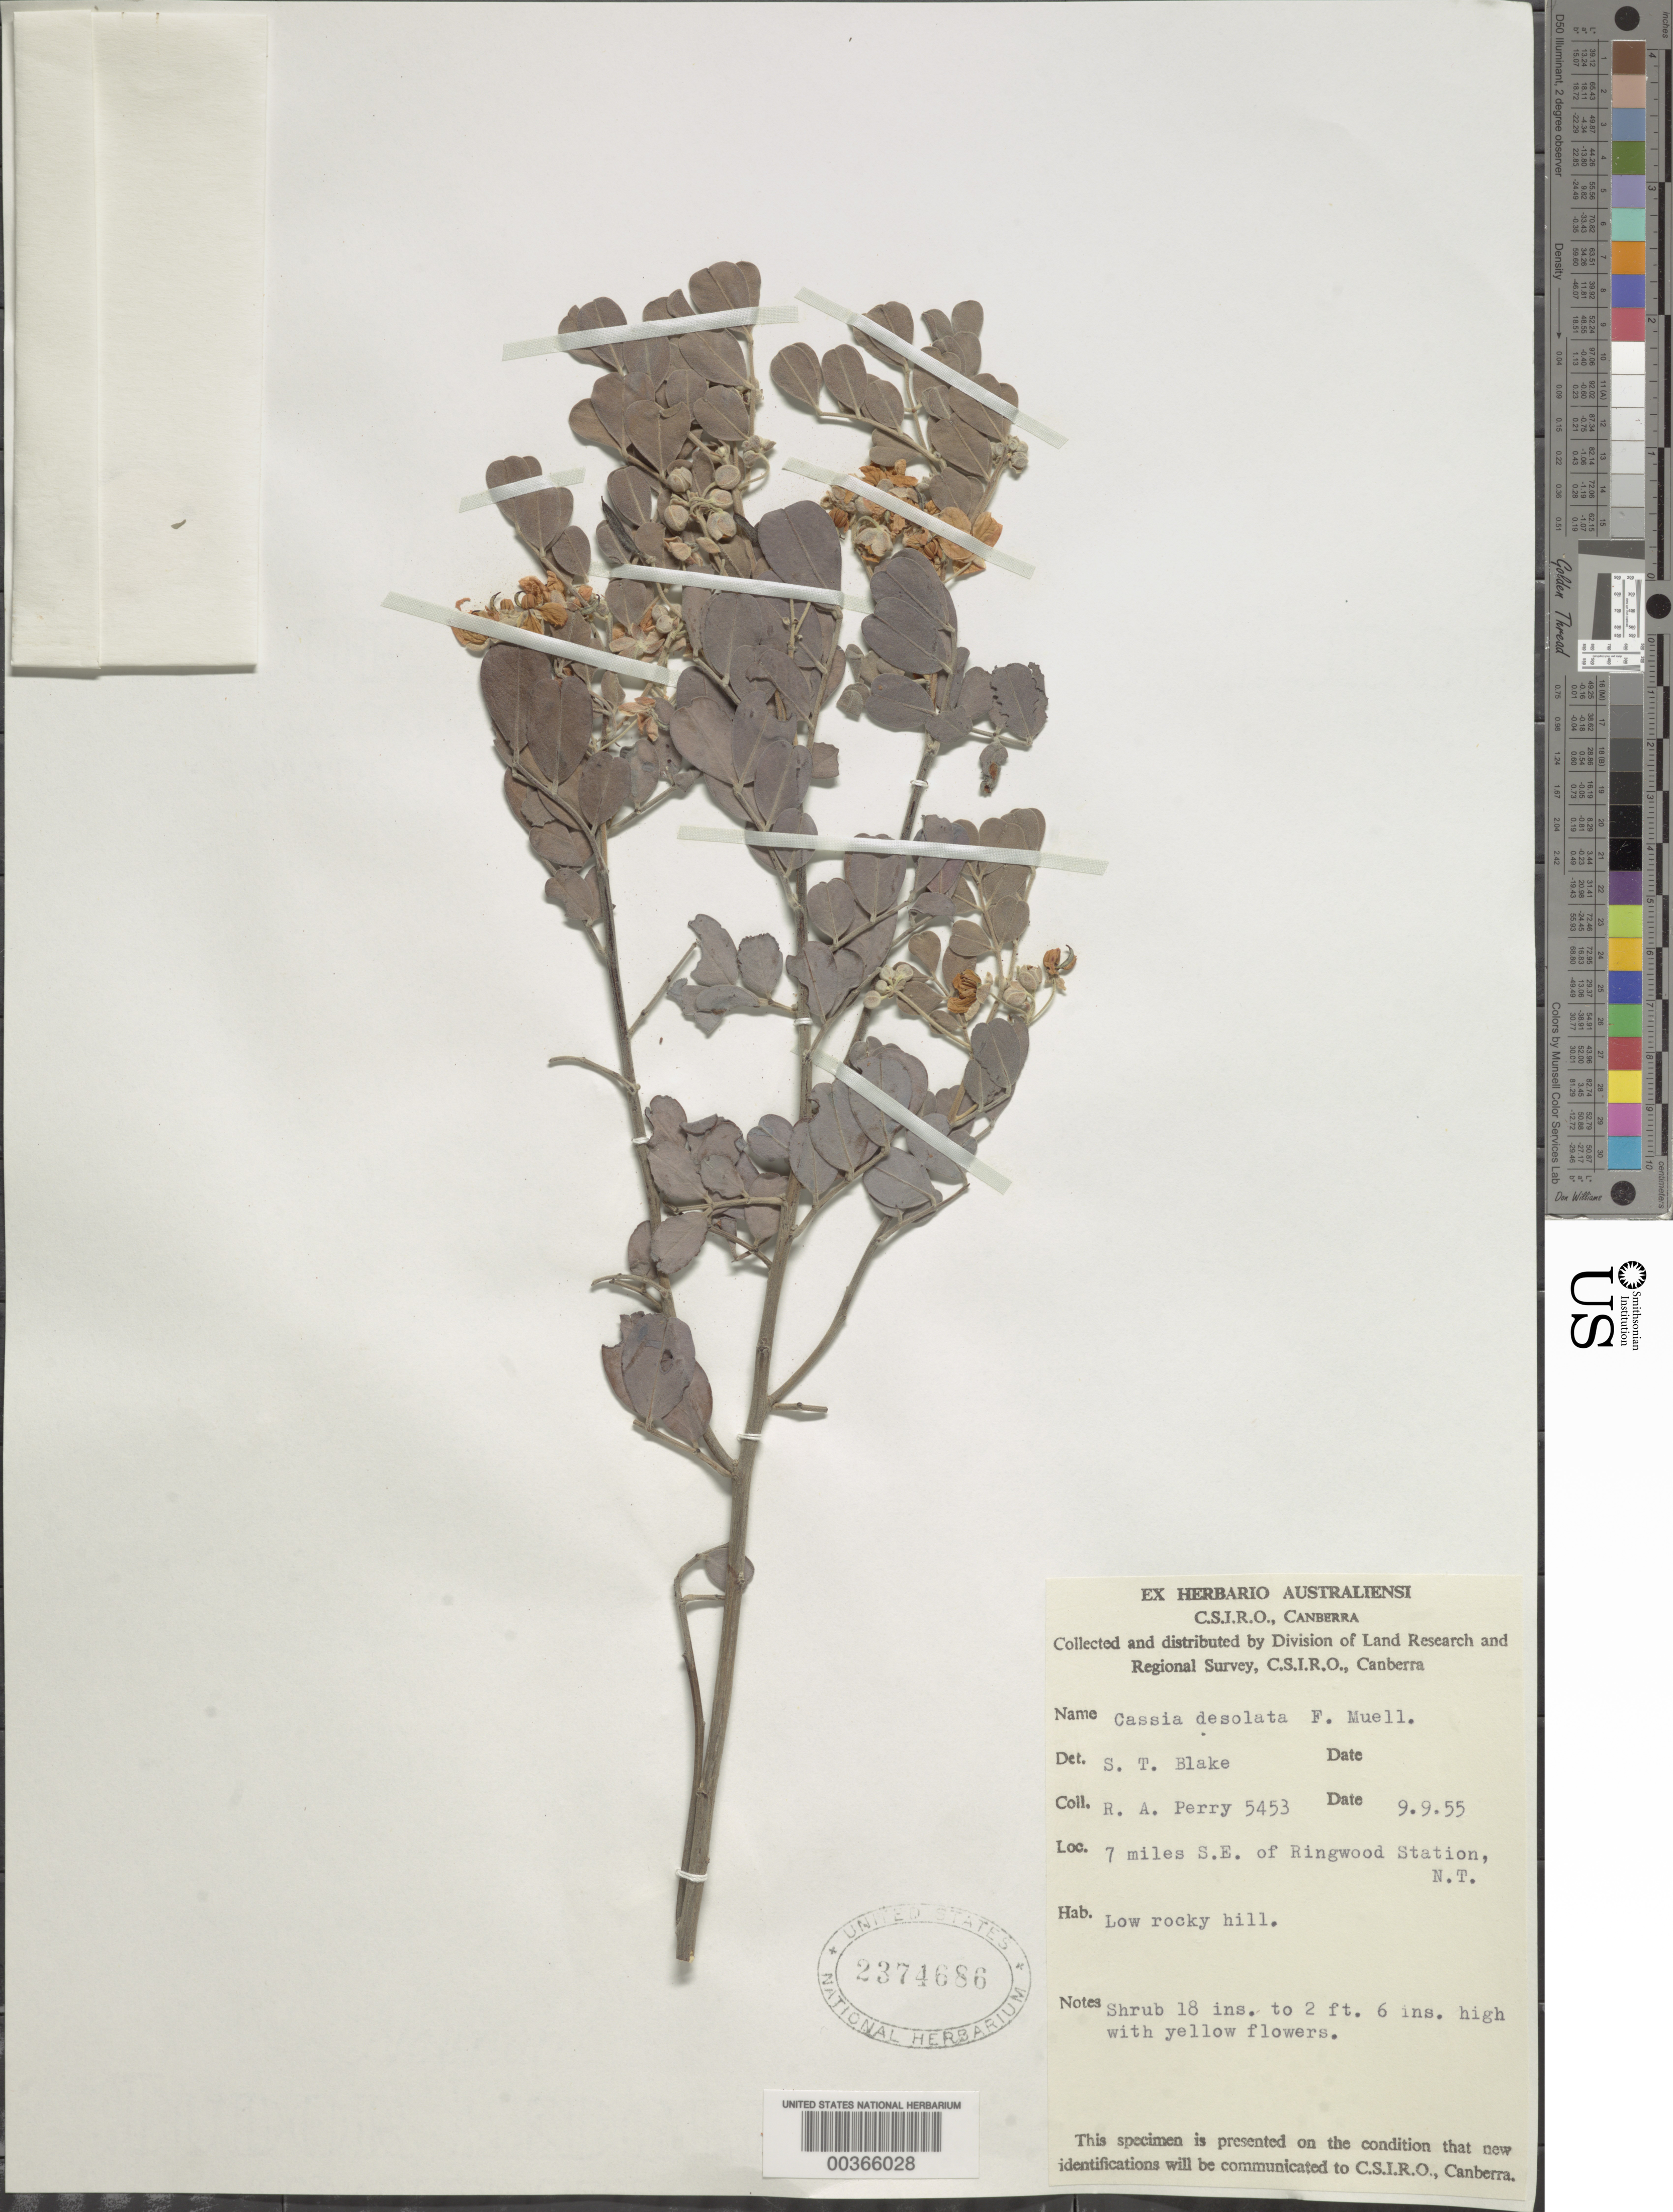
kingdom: Plantae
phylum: Tracheophyta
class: Magnoliopsida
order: Fabales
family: Fabaceae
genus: Senna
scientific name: Senna artemisioides subsp. x sturtii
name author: (R. Br.) Randell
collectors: Perry, R. A.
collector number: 5423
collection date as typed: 09 Sep 1955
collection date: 1955-09-09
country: Australia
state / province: Northern Territory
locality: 7 mi se of ringwood station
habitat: Low rocky hill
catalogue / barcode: US 2374686